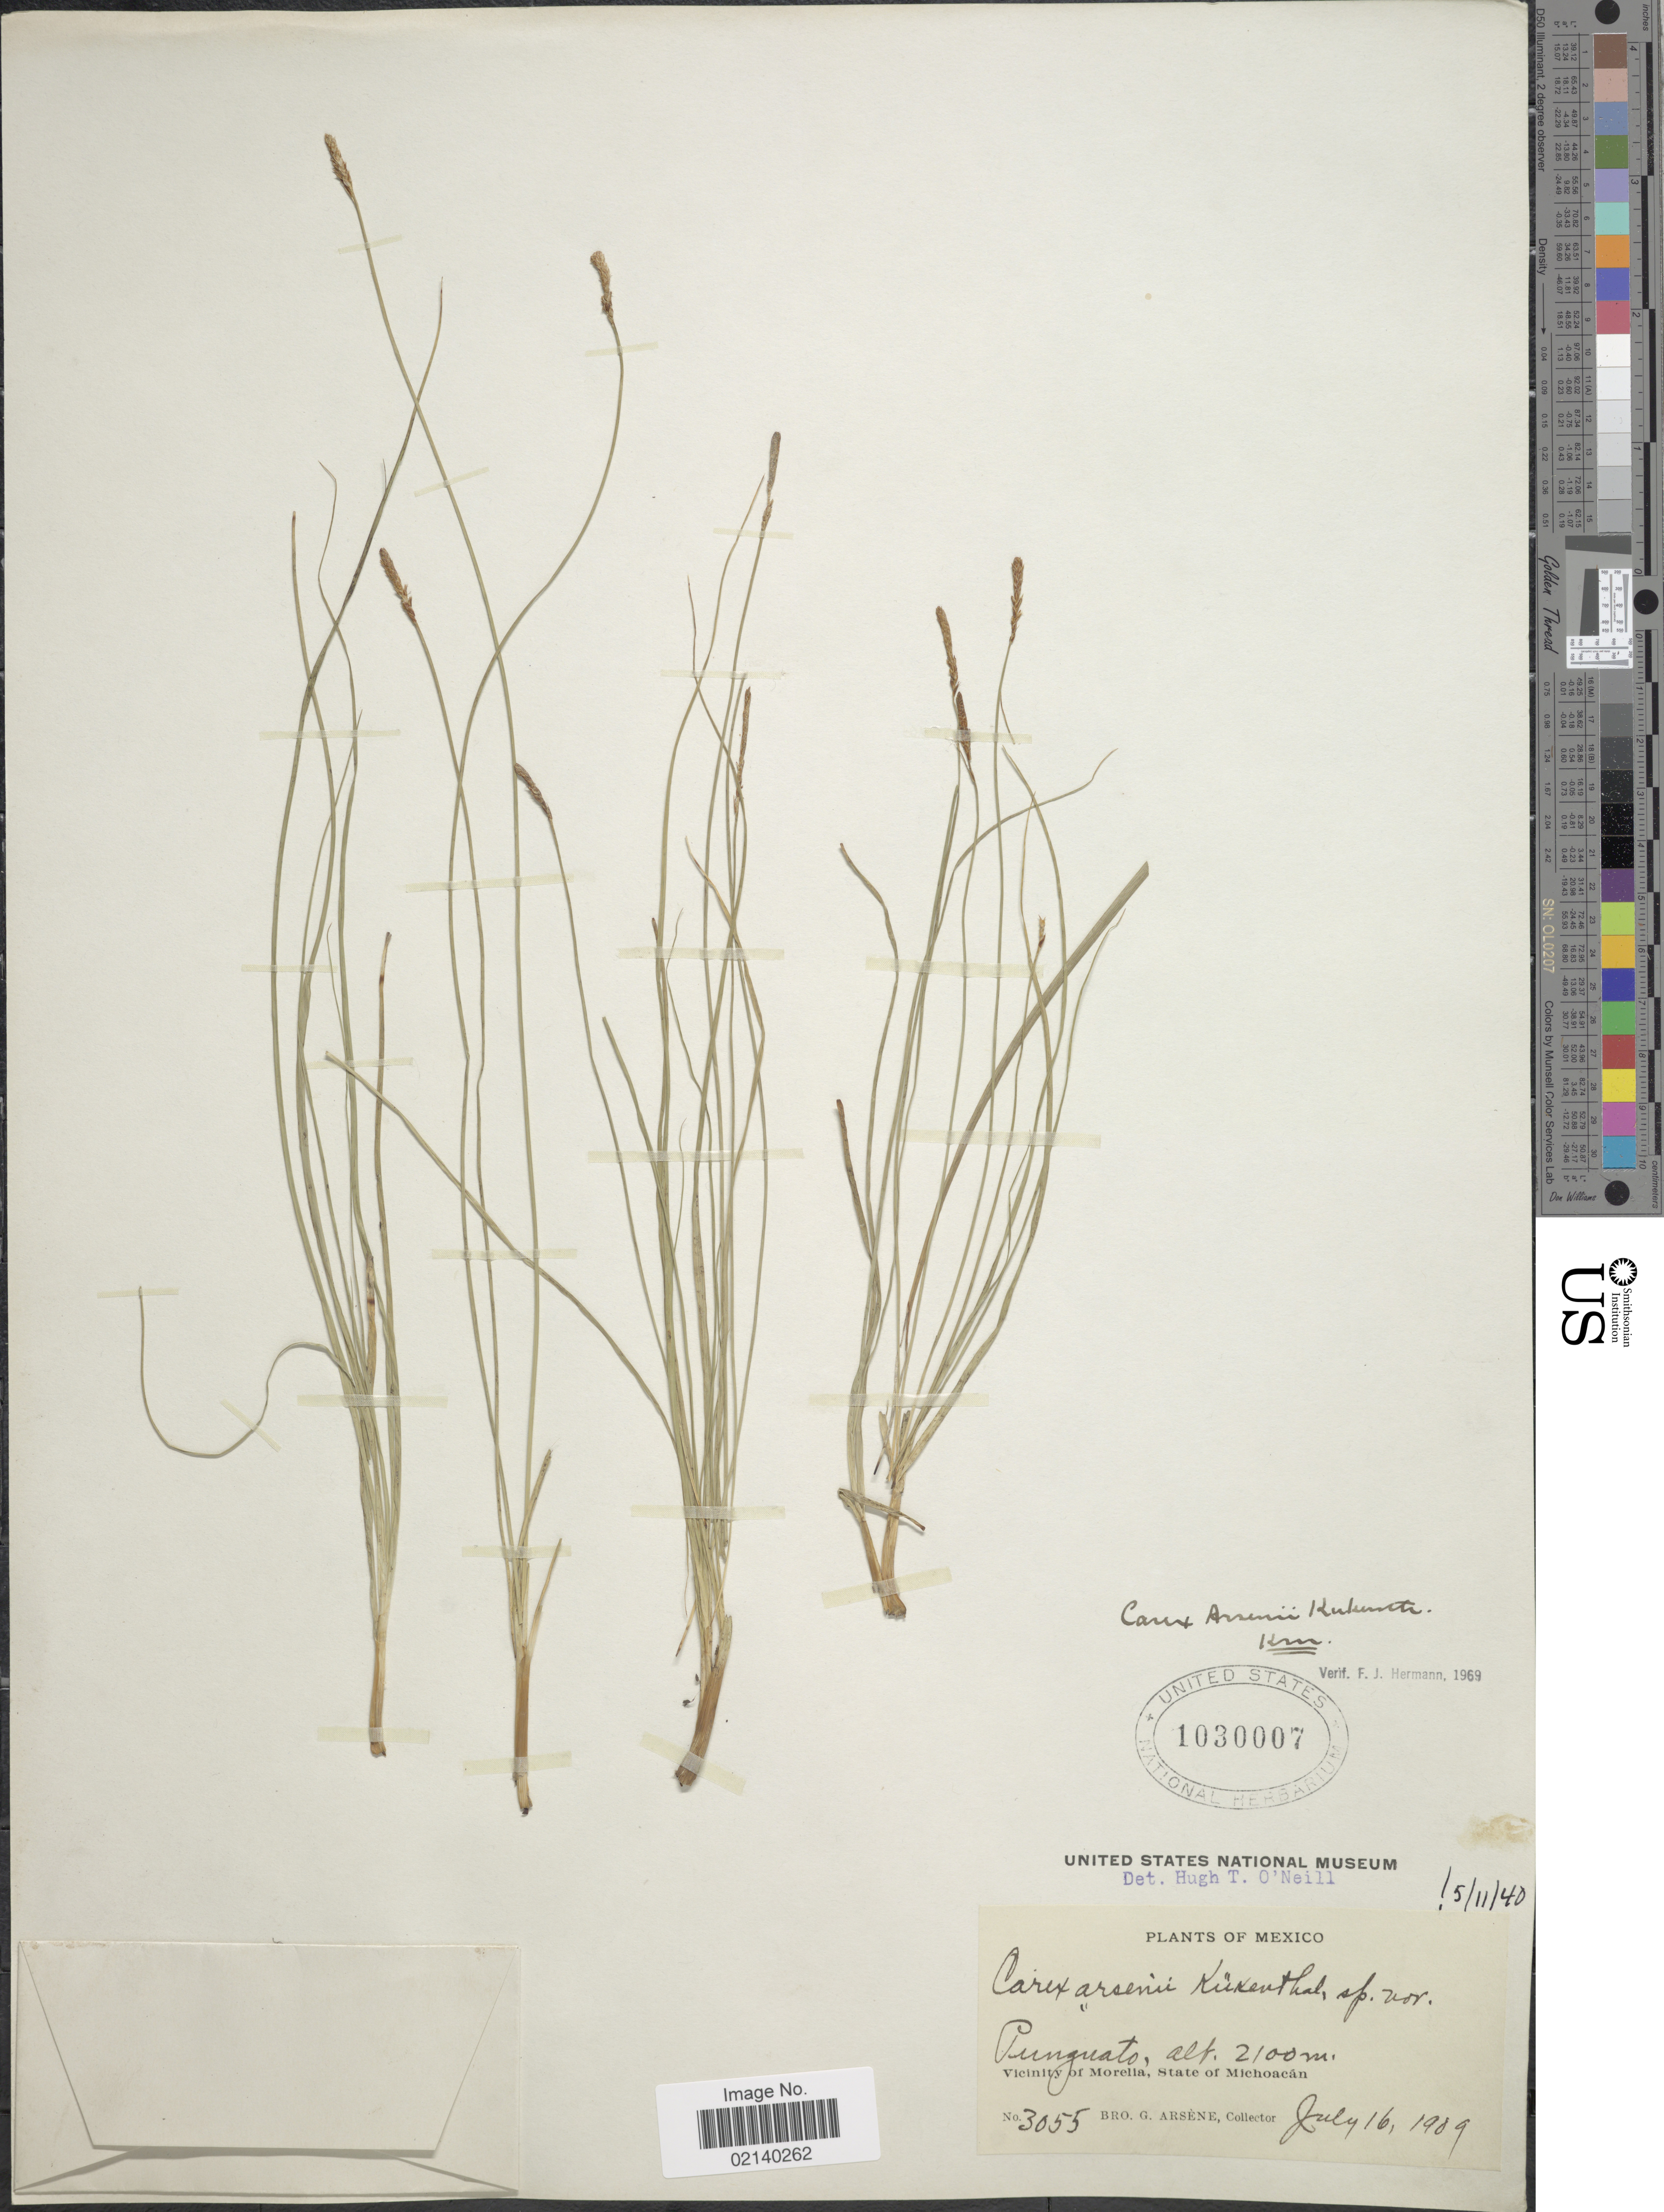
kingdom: Plantae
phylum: Tracheophyta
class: Liliopsida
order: Poales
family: Cyperaceae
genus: Carex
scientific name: Carex arsenii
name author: Kük.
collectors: Bro. G. Arsène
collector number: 3055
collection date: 1909-07-16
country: Mexico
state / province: Michoacán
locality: Punguato. Vicinity of Morelia, State of Michoacan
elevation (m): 2100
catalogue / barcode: US 1030007